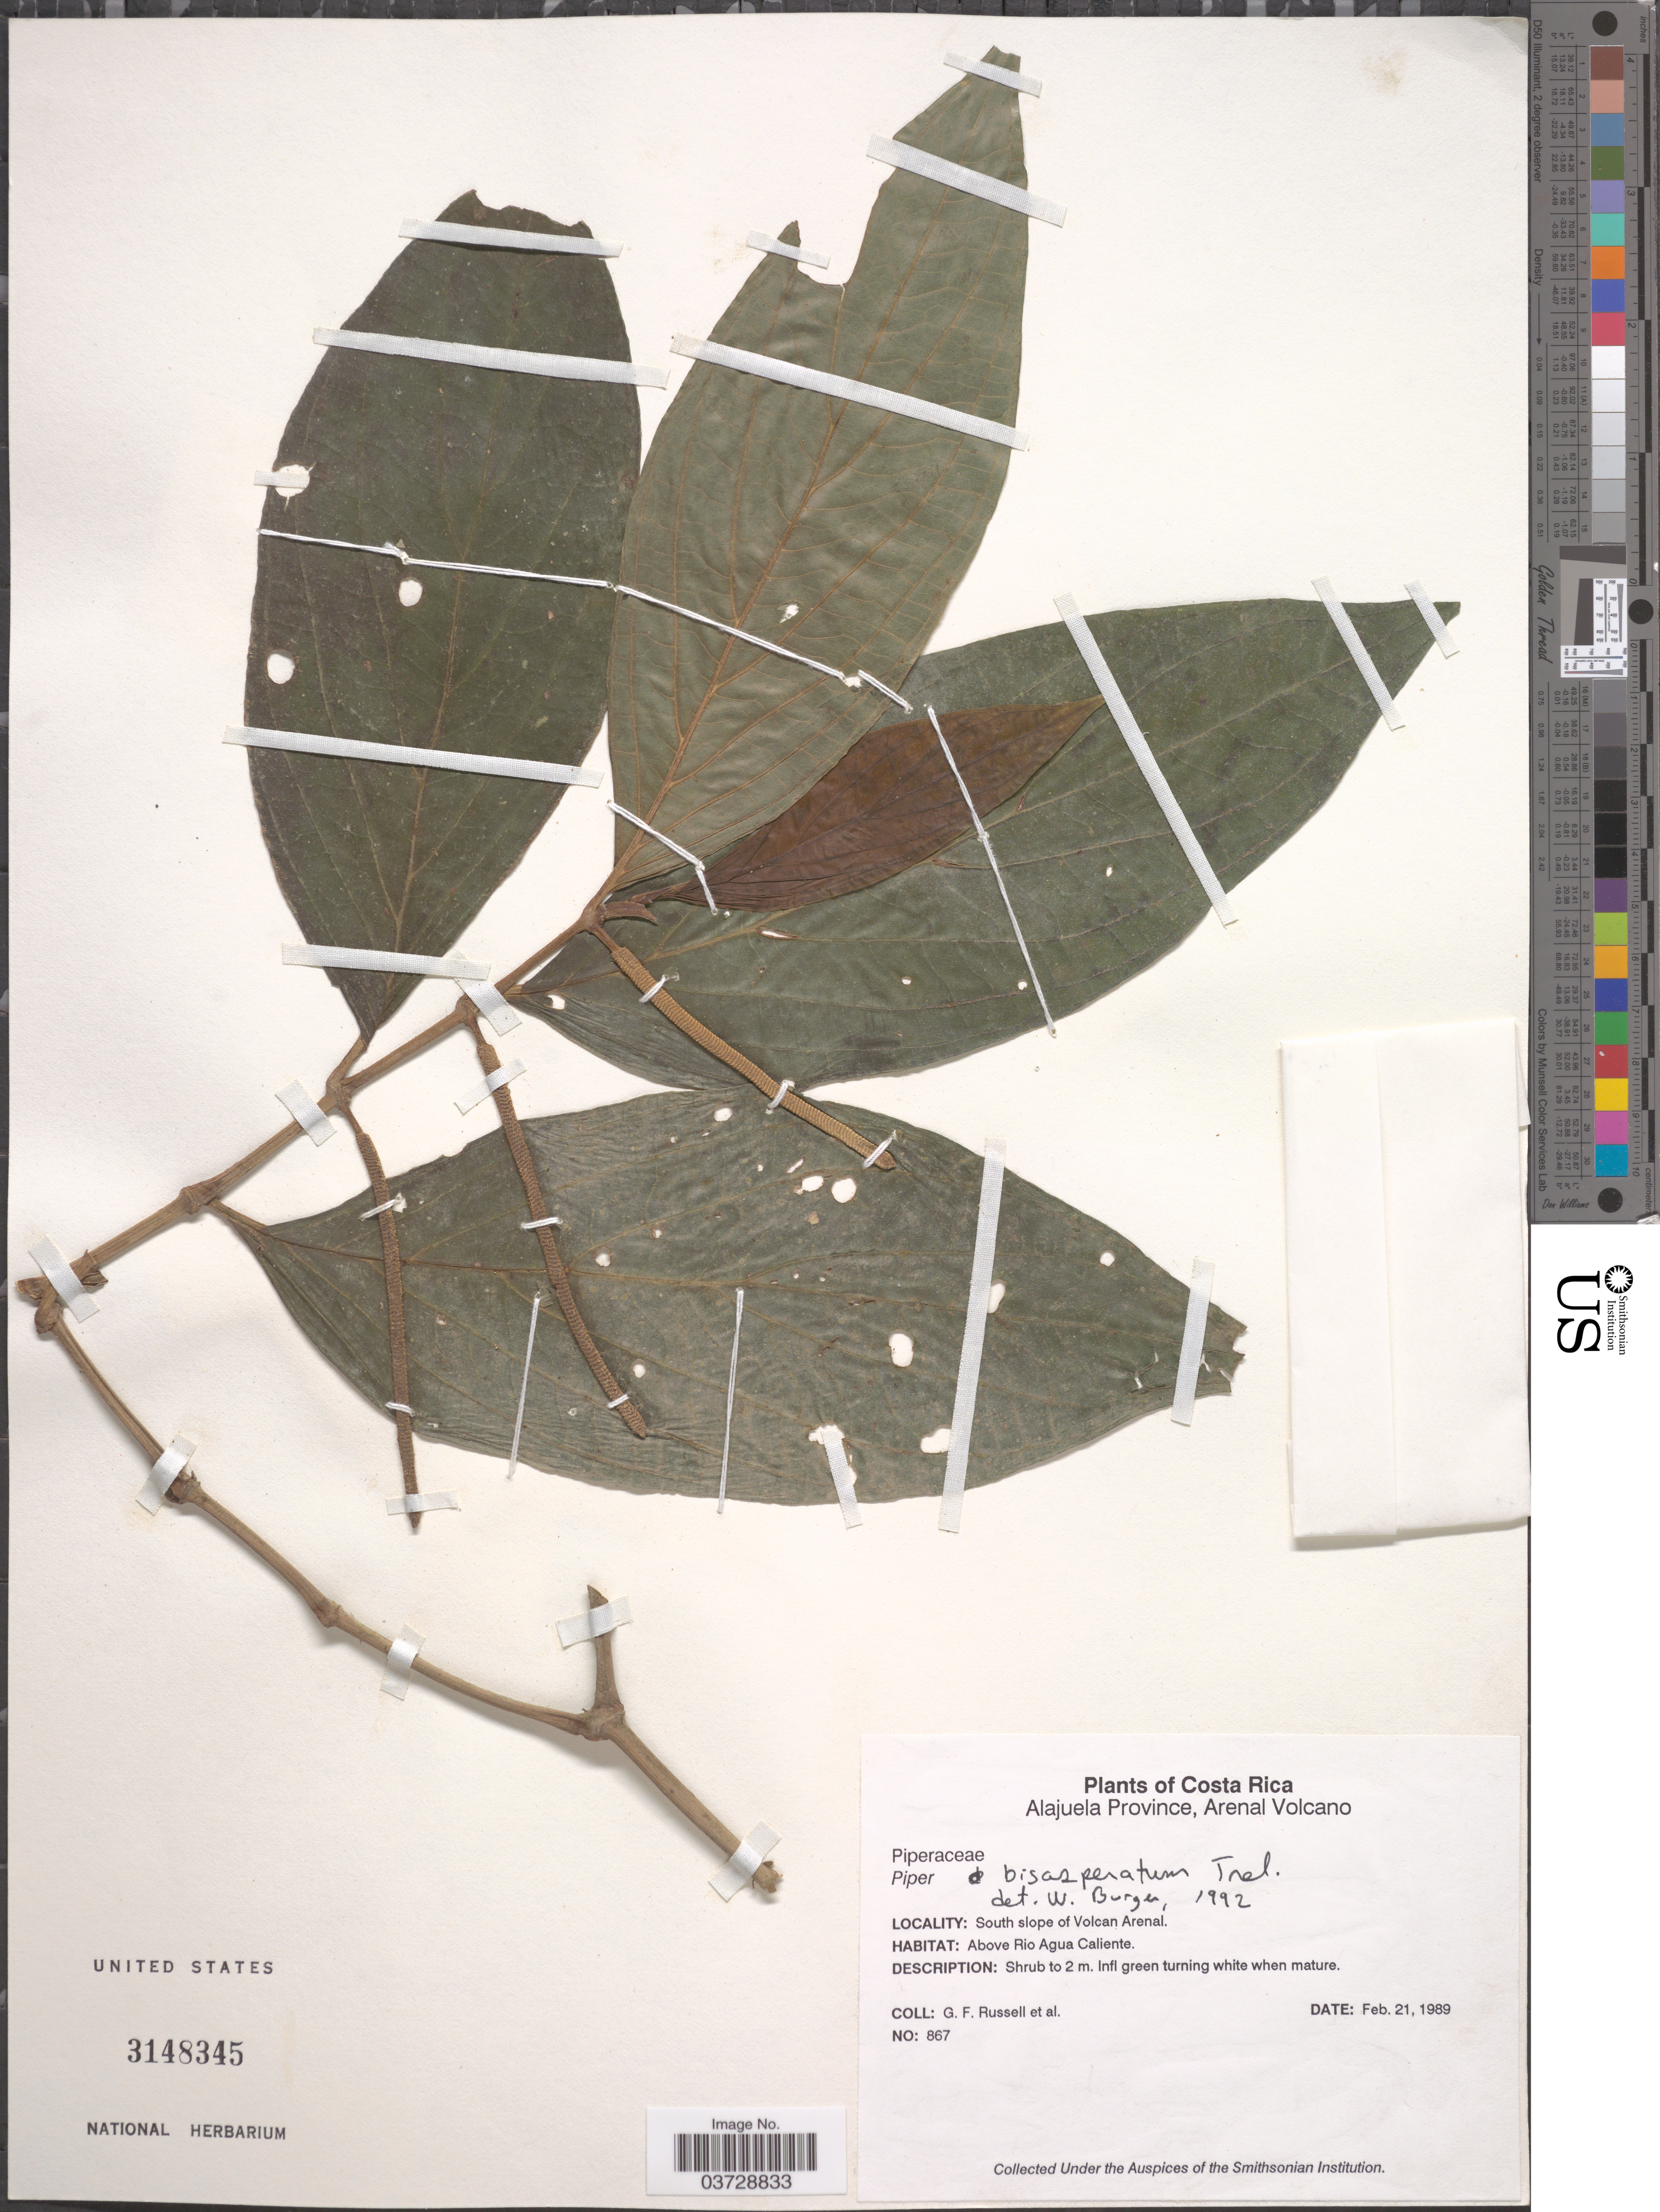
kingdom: Plantae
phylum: Tracheophyta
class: Magnoliopsida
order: Piperales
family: Piperaceae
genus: Piper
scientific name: Piper bisasperatum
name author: Trel.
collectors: G. Russell & et al.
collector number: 867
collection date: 1989-02-21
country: Costa Rica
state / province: Alajuela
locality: Arenal Volcano. South slope of Volcan Arenal. Above Rio Agua Caliente.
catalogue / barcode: US 3148345